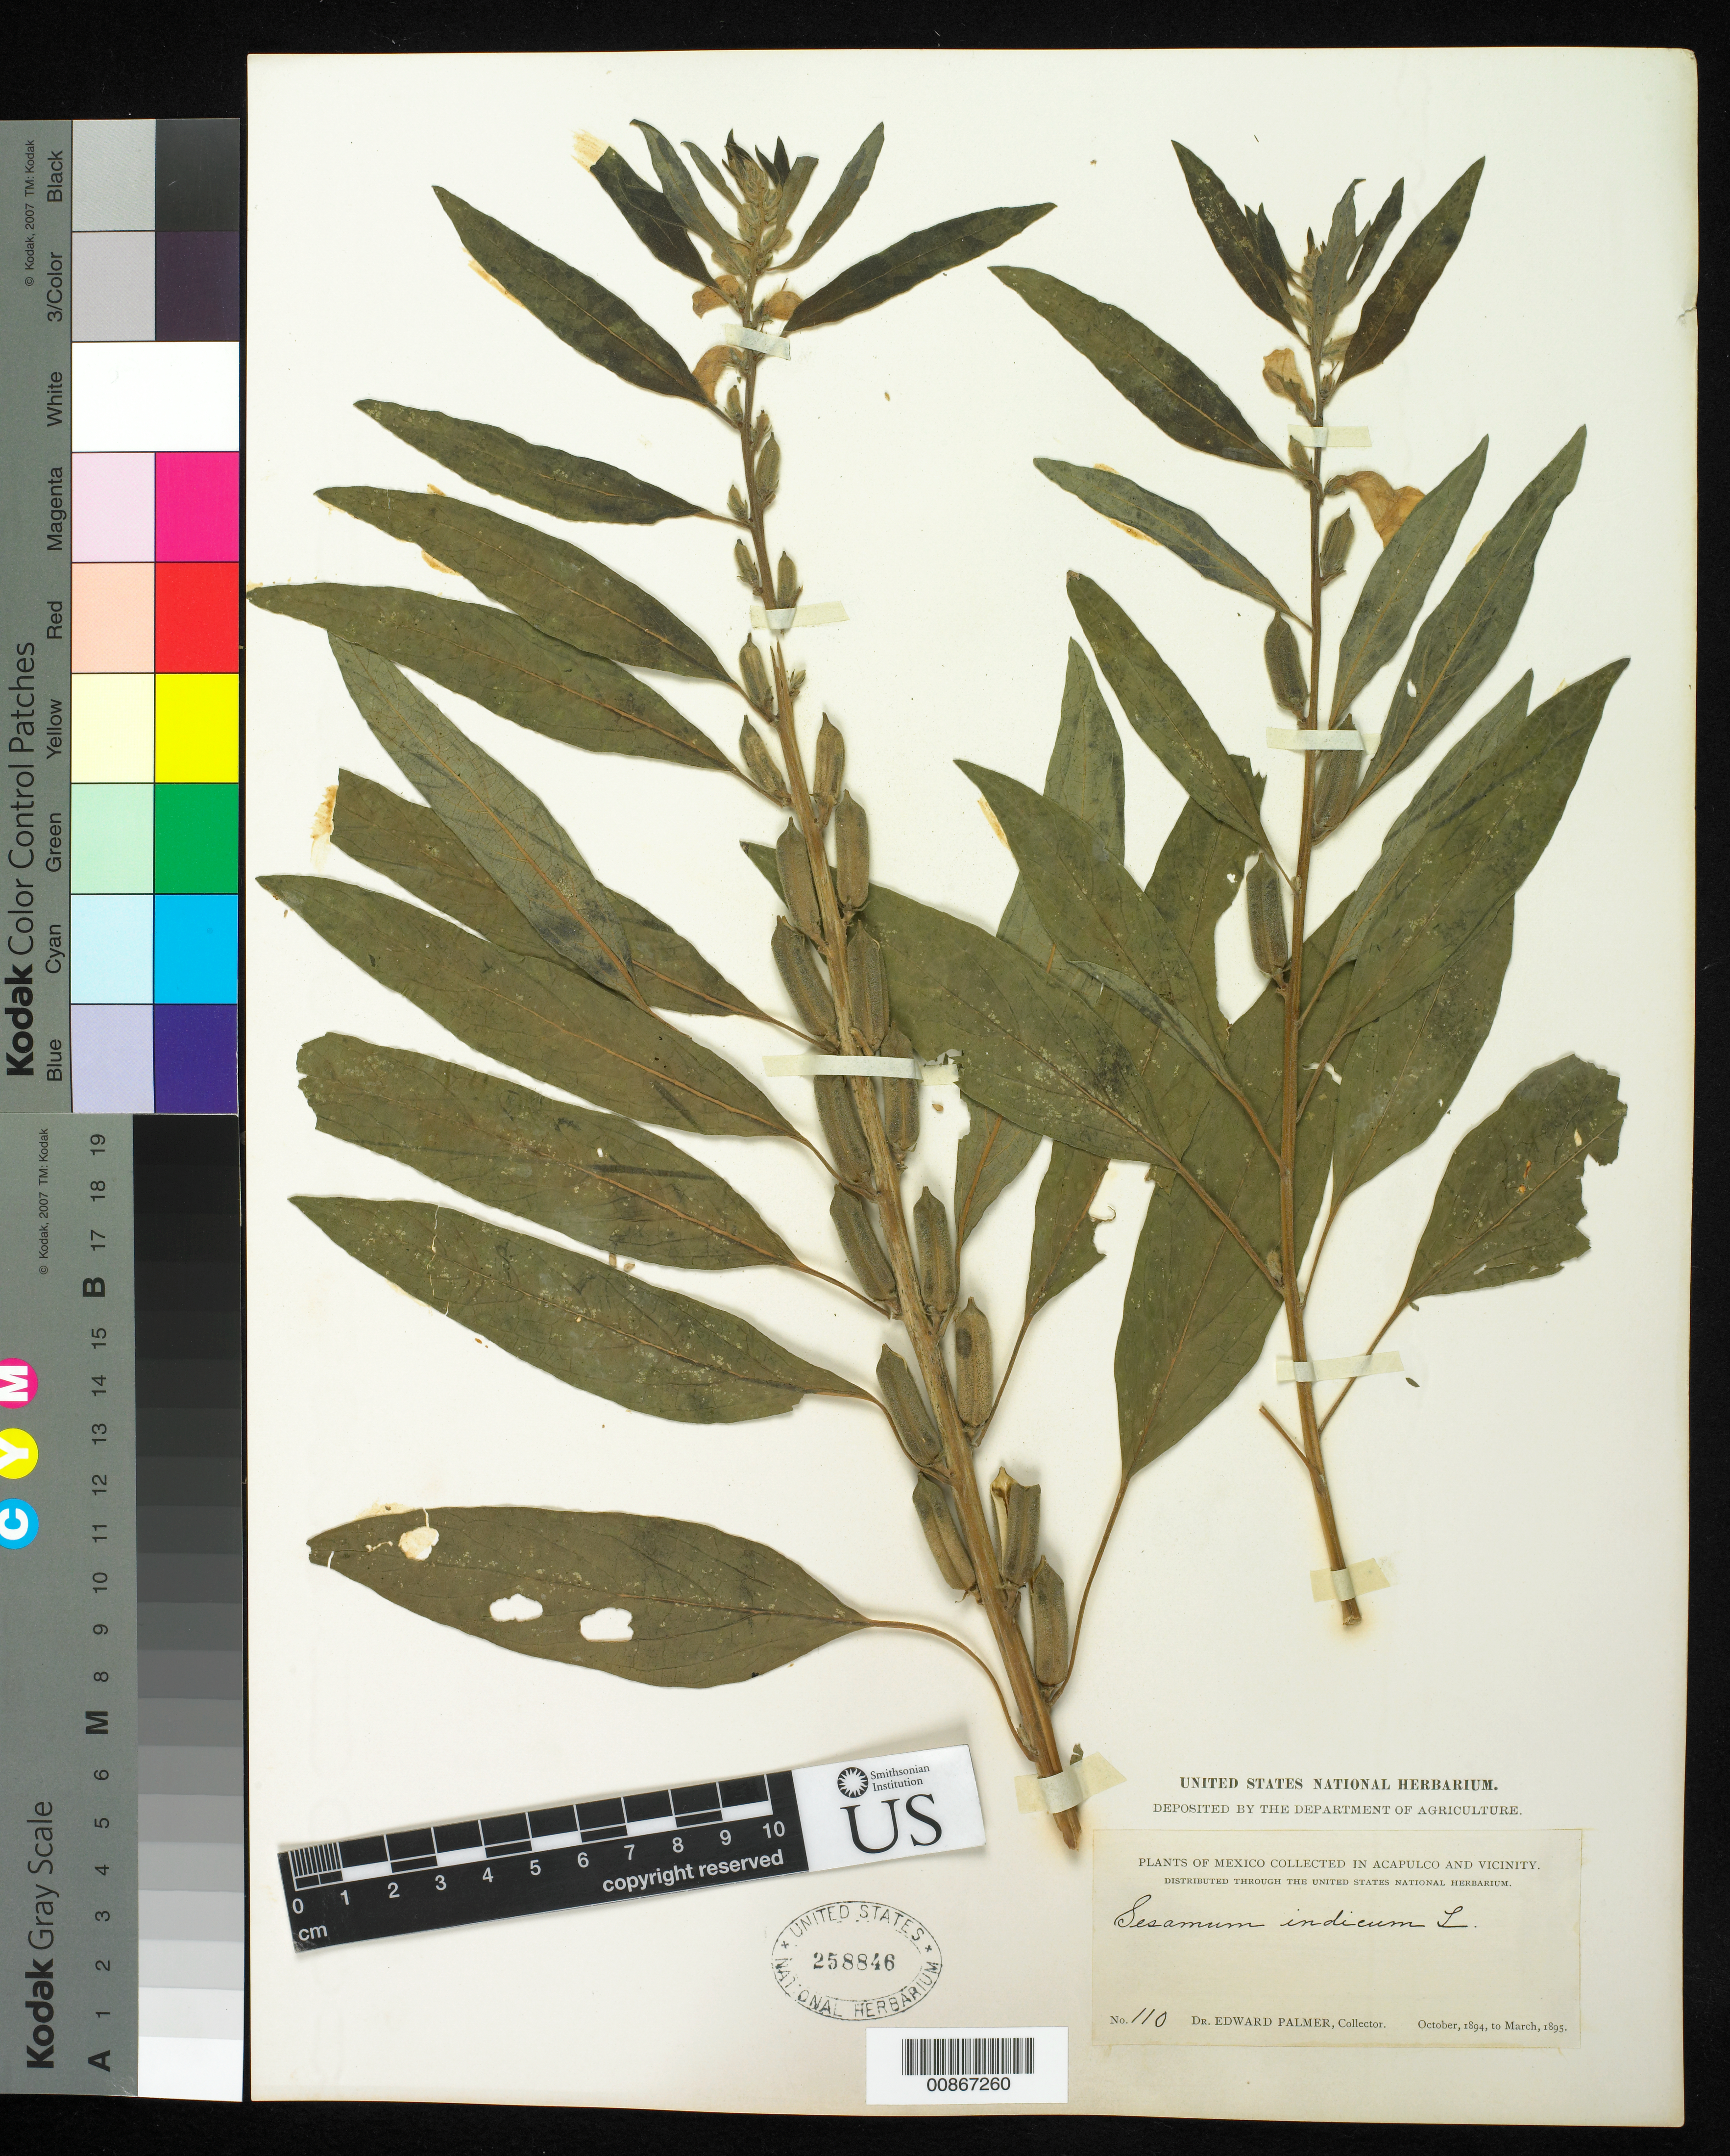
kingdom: Plantae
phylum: Tracheophyta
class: Magnoliopsida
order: Lamiales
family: Pedaliaceae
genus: Sesamum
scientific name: Sesamum indicum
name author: L.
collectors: E. Palmer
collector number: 110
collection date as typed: Oct 1894 to -- Mar 1895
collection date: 1894-10/1895-03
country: Mexico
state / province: Guerrero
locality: Acapulco, Guerrero and vicinity.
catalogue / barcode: US 258846